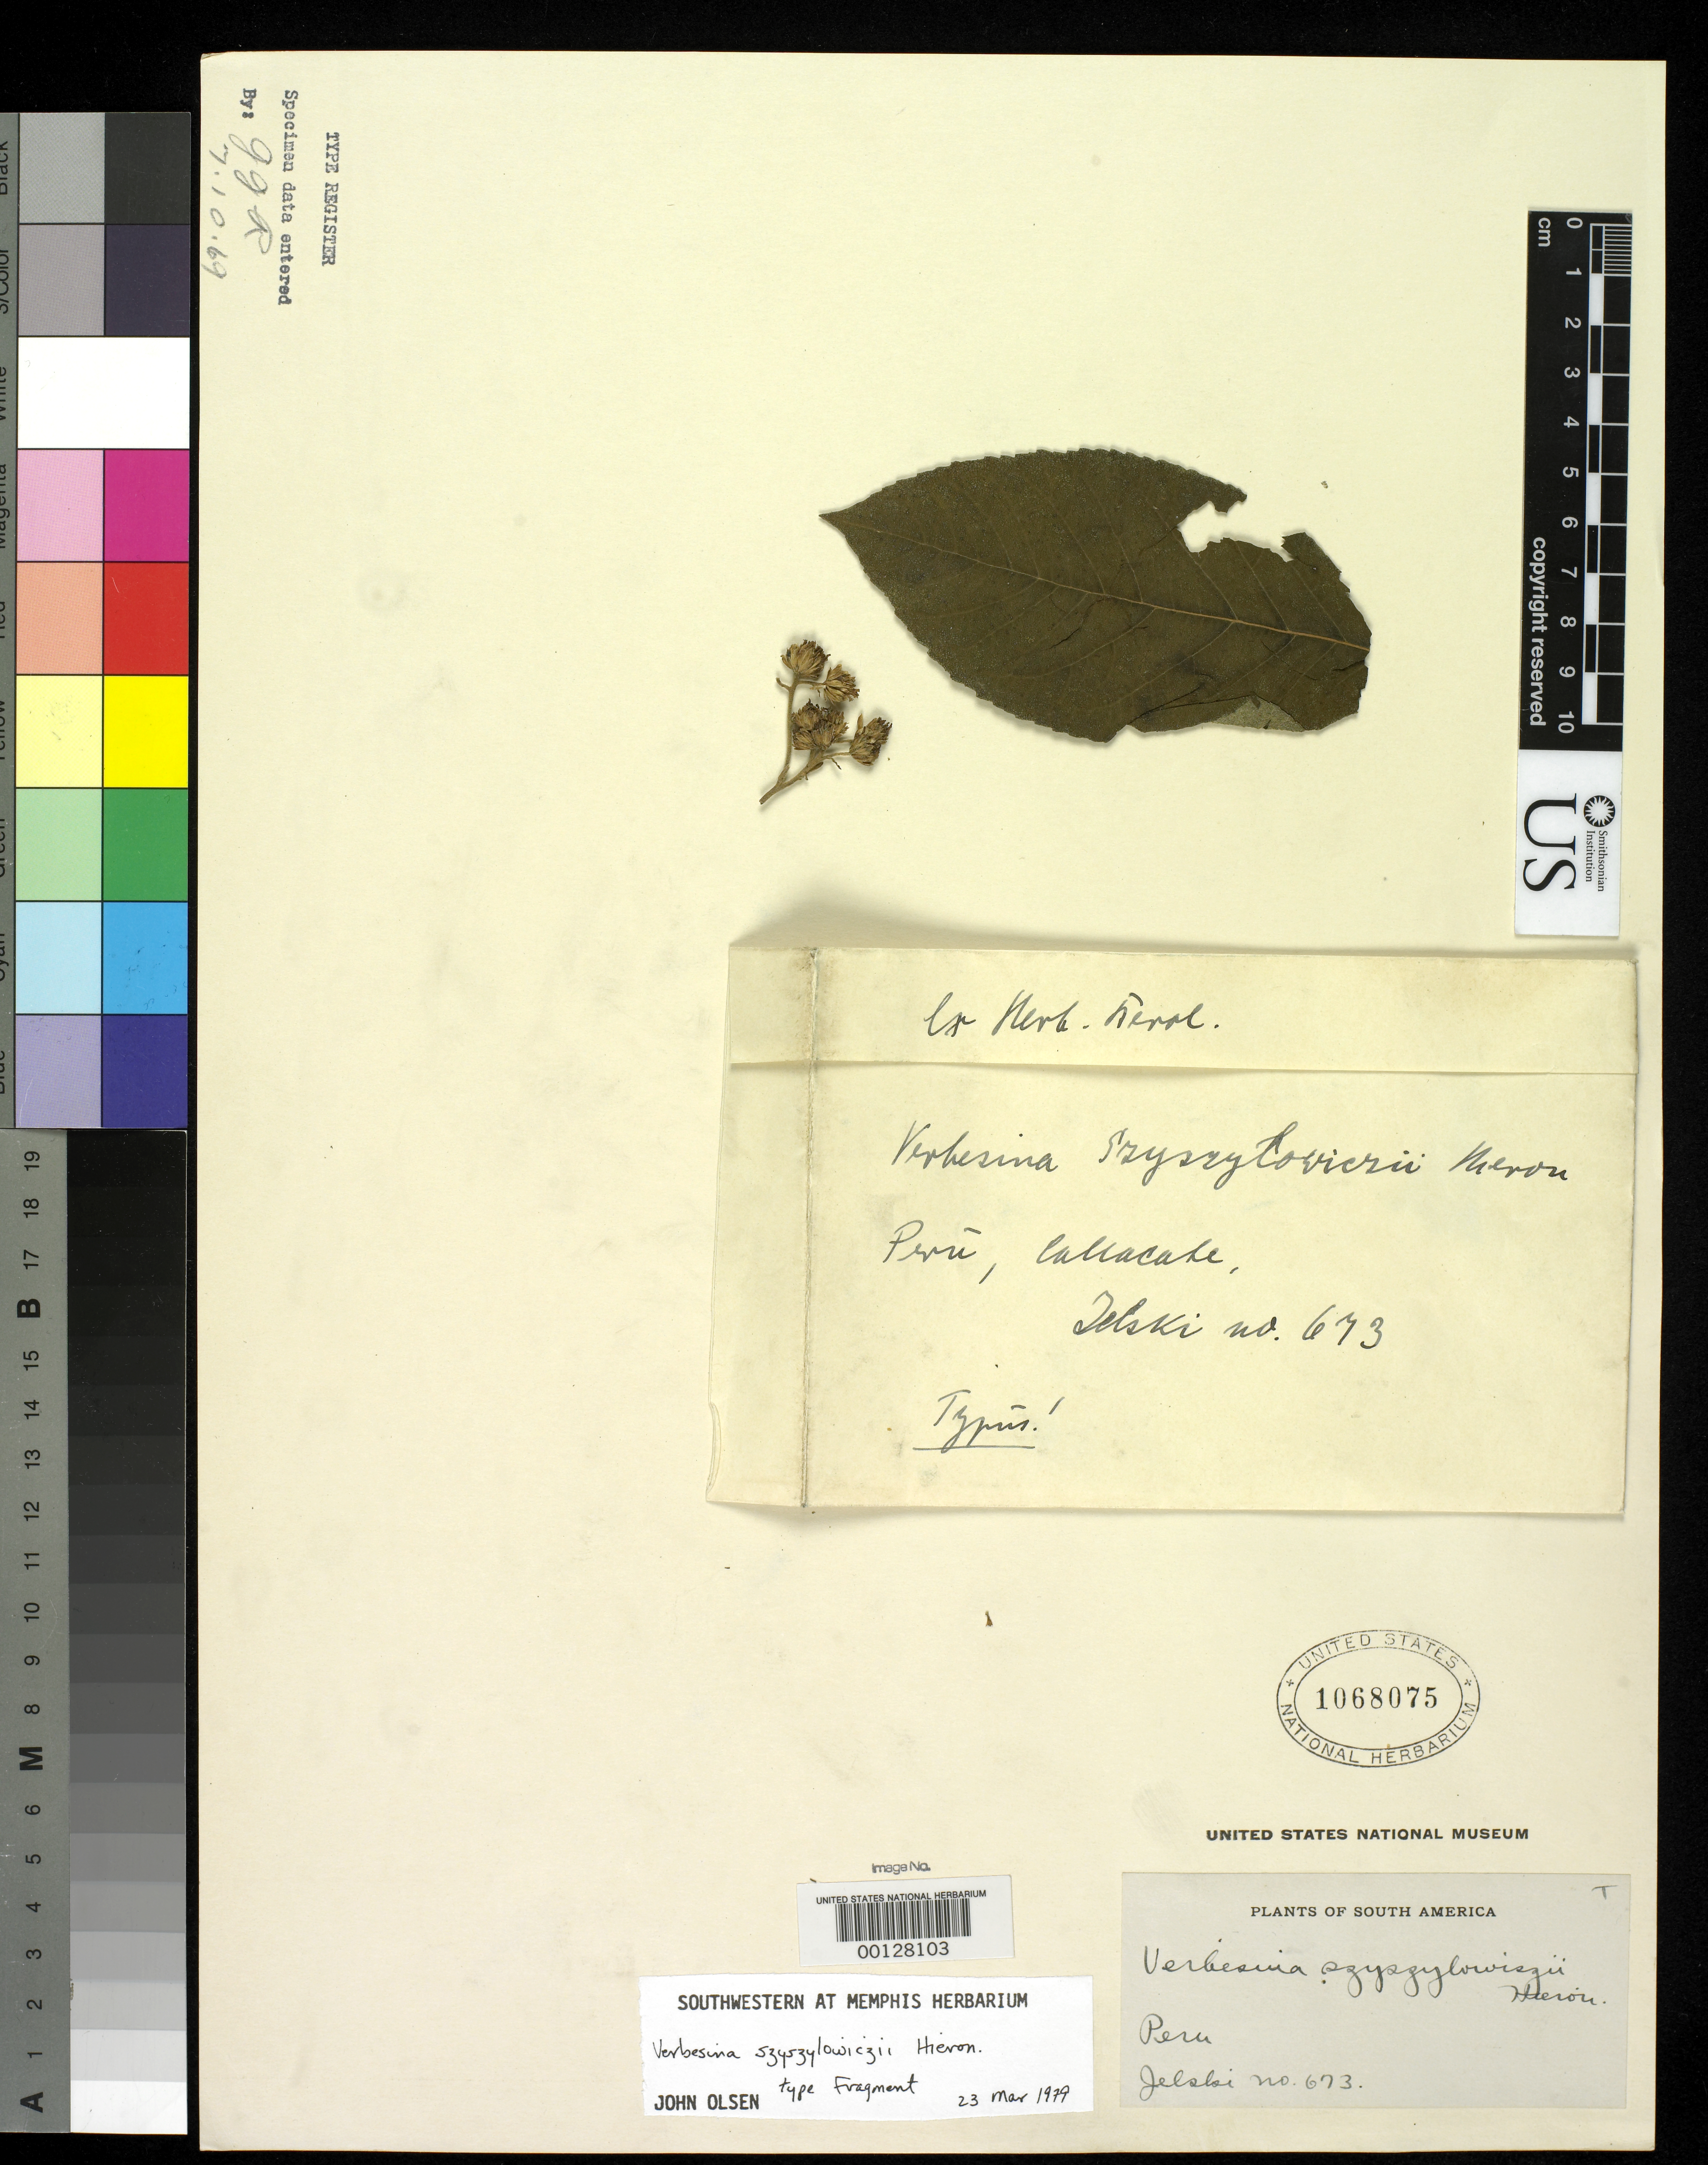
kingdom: Plantae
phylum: Tracheophyta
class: Magnoliopsida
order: Asterales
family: Asteraceae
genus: Verbesina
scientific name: Verbesina szyszylowiczii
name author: Hieron.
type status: Isotype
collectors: C. von Jelski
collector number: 673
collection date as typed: May 1879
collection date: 1879-05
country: Peru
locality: near Callacate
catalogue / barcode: US 1068075